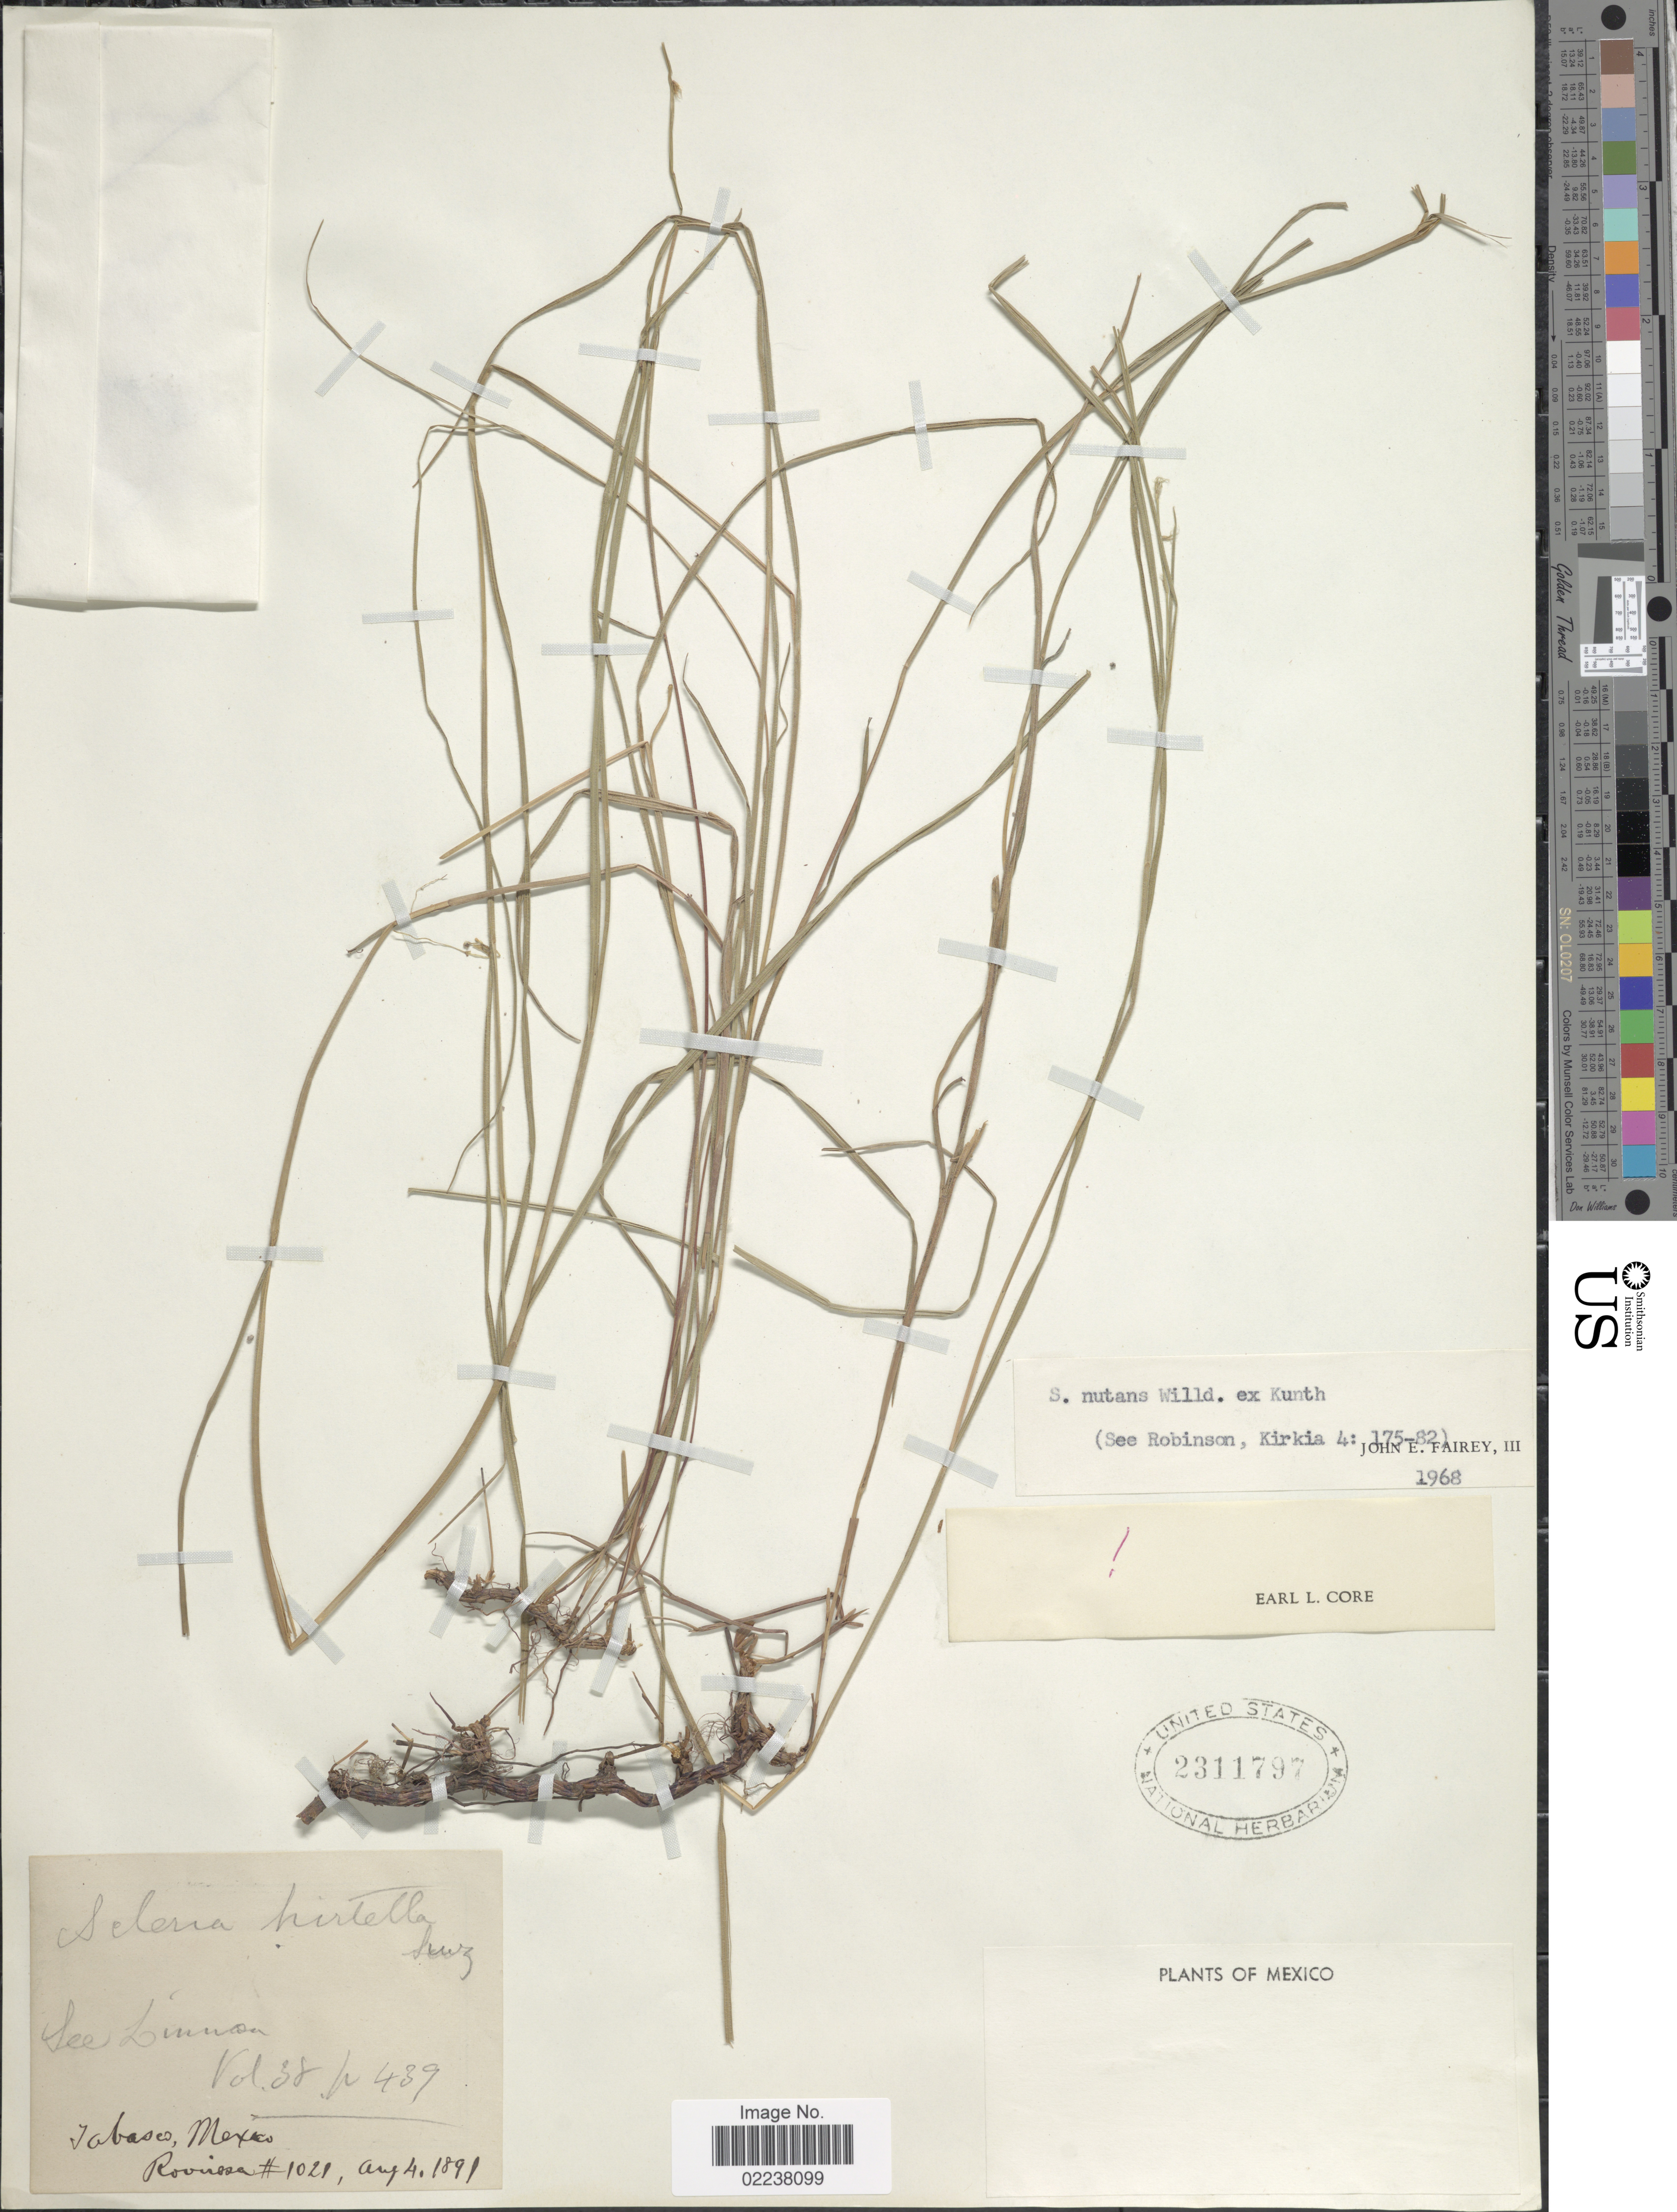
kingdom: Plantae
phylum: Tracheophyta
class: Liliopsida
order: Poales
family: Cyperaceae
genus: Scleria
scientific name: Scleria distans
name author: Poir.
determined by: Strong, Mark T., (BOT), Smithsonian Institution - National Museum of Natural History (UNITED STATES)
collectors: J. N. Rovirosa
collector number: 1021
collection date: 1891-08-04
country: Mexico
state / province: Tabasco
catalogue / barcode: US 2311797